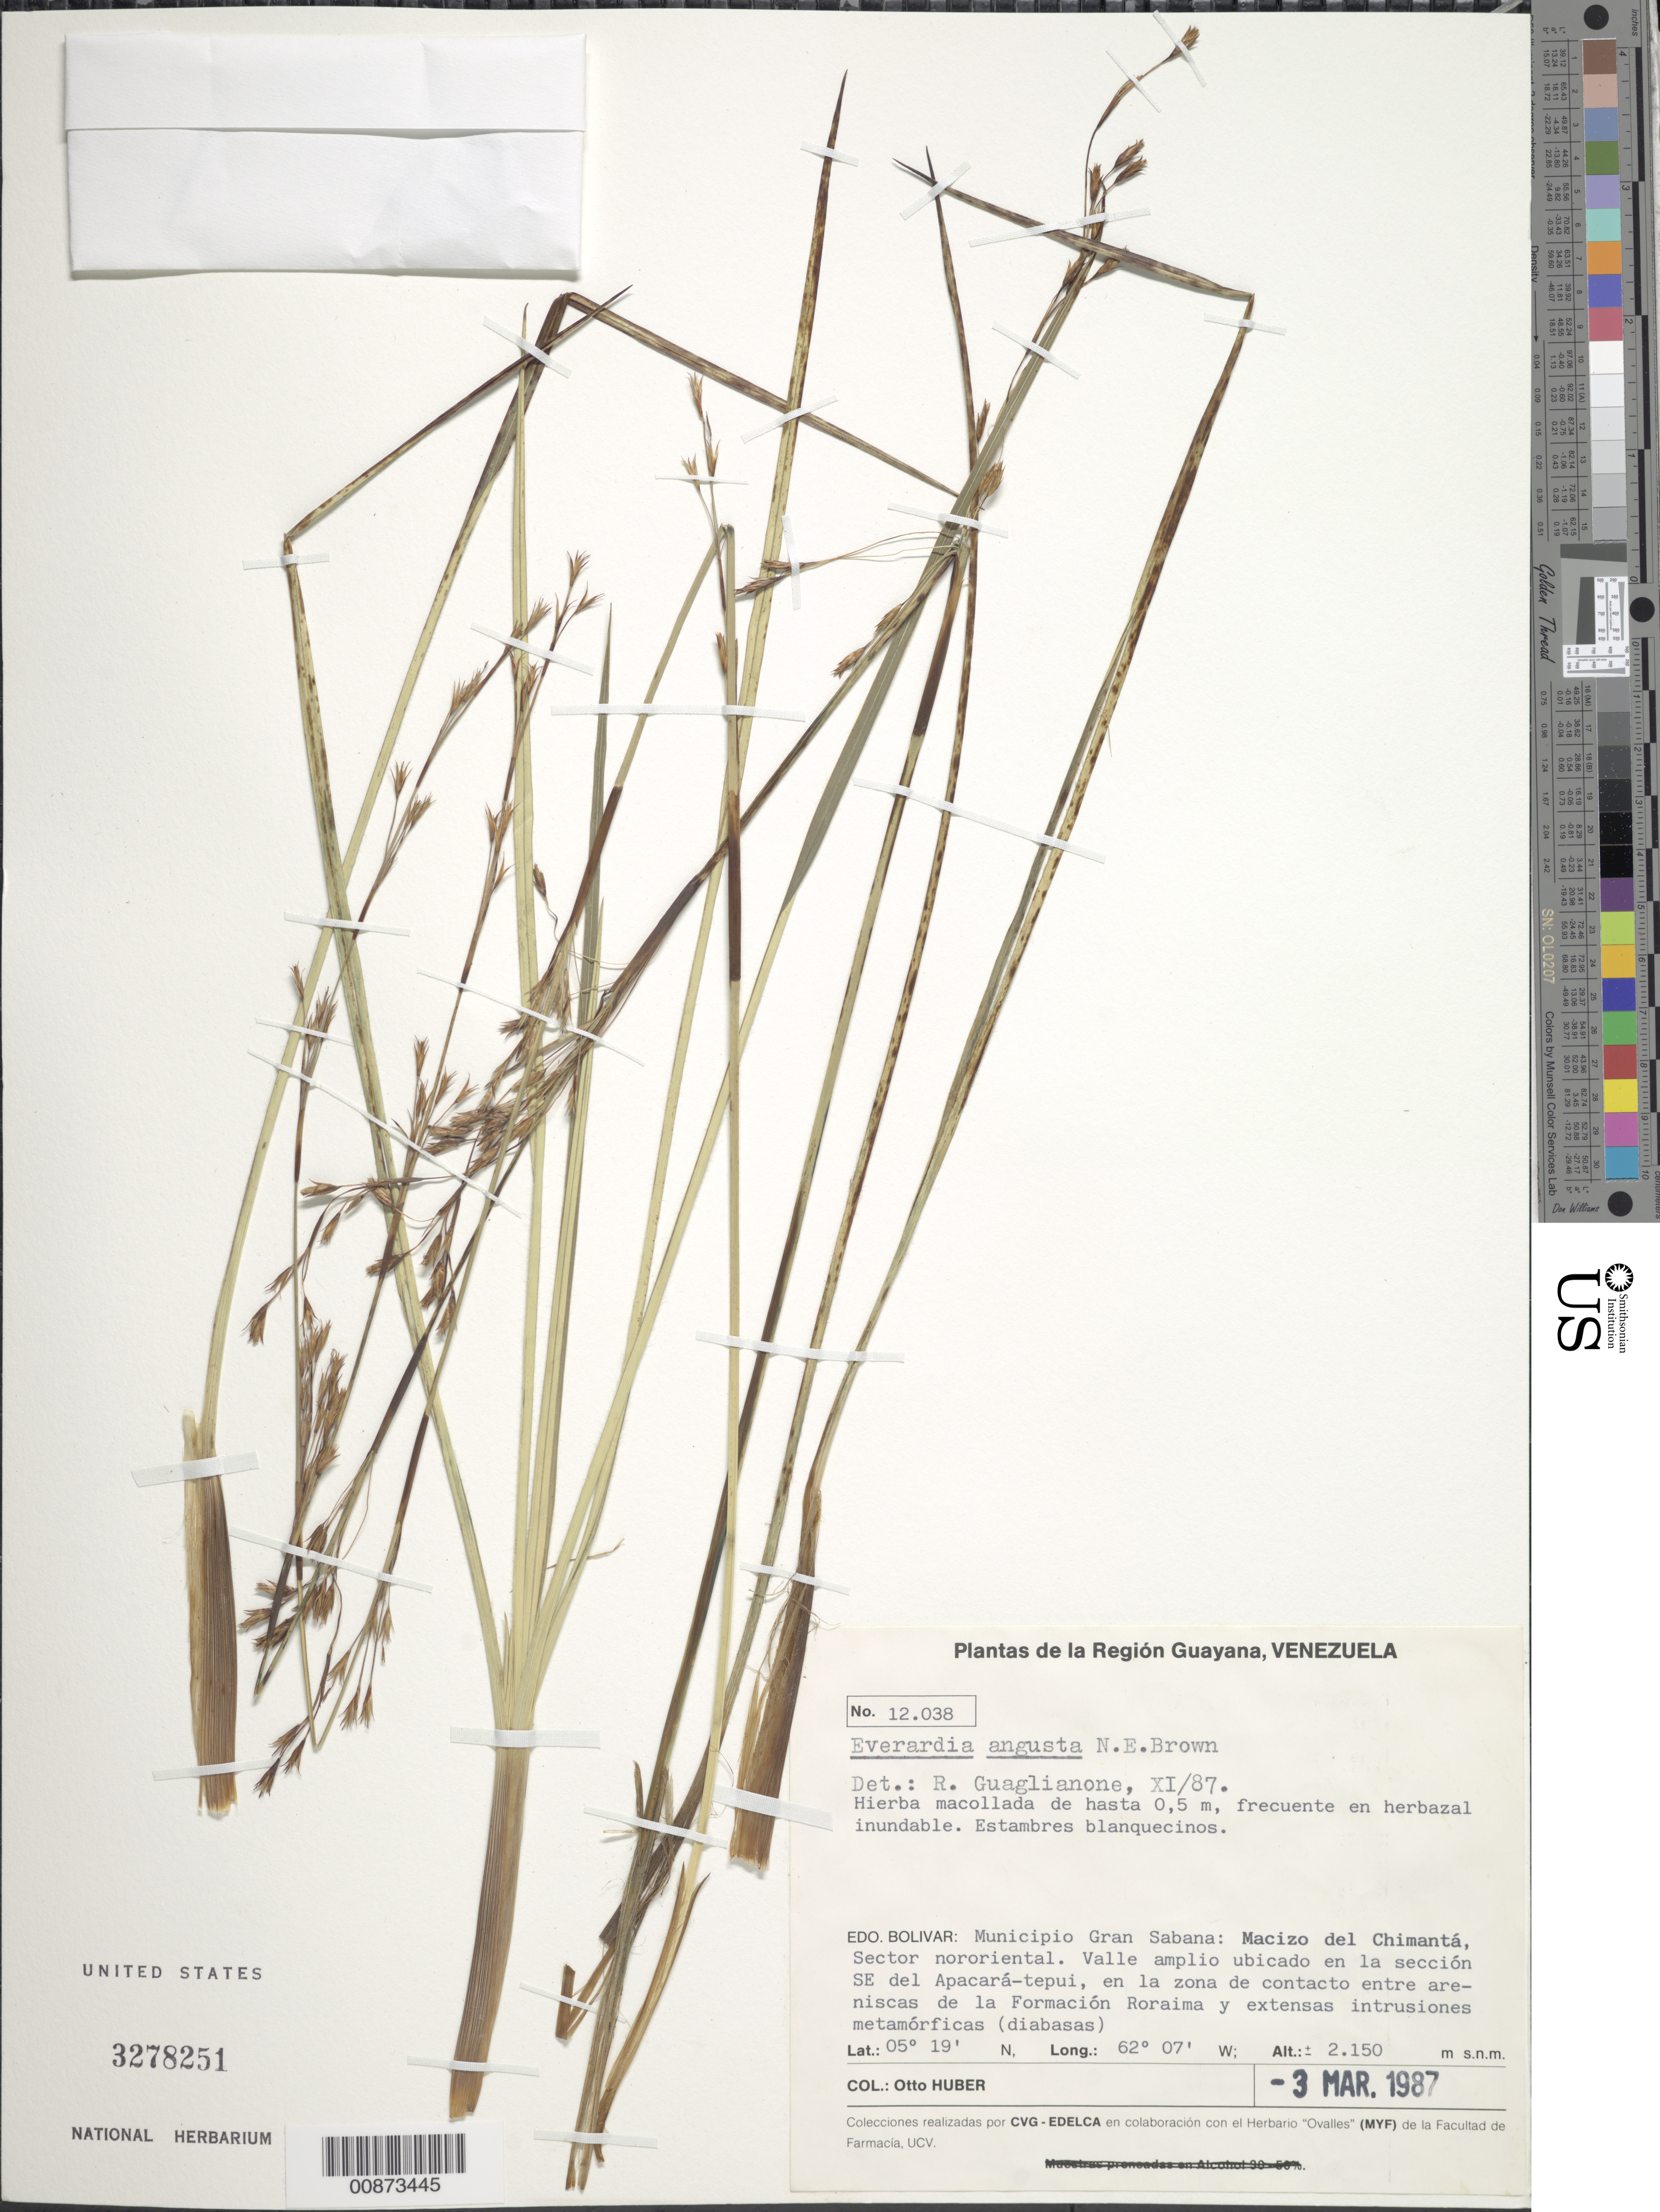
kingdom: Plantae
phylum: Tracheophyta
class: Liliopsida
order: Poales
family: Cyperaceae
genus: Cephalocarpus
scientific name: Cephalocarpus angustus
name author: (N.E. Br.) S.M. Costa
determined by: Strong, Mark T., (BOT), Smithsonian Institution - National Museum of Natural History (UNITED STATES)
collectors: O. Huber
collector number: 12038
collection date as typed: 3-Mar-87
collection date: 1987-03-03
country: Venezuela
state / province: Bolívar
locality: Mun. Gran Sabana, Macizo del Chimantá, sector nororiental; Formacion Roraima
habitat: Herbazal inundable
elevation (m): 2150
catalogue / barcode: US 3278251